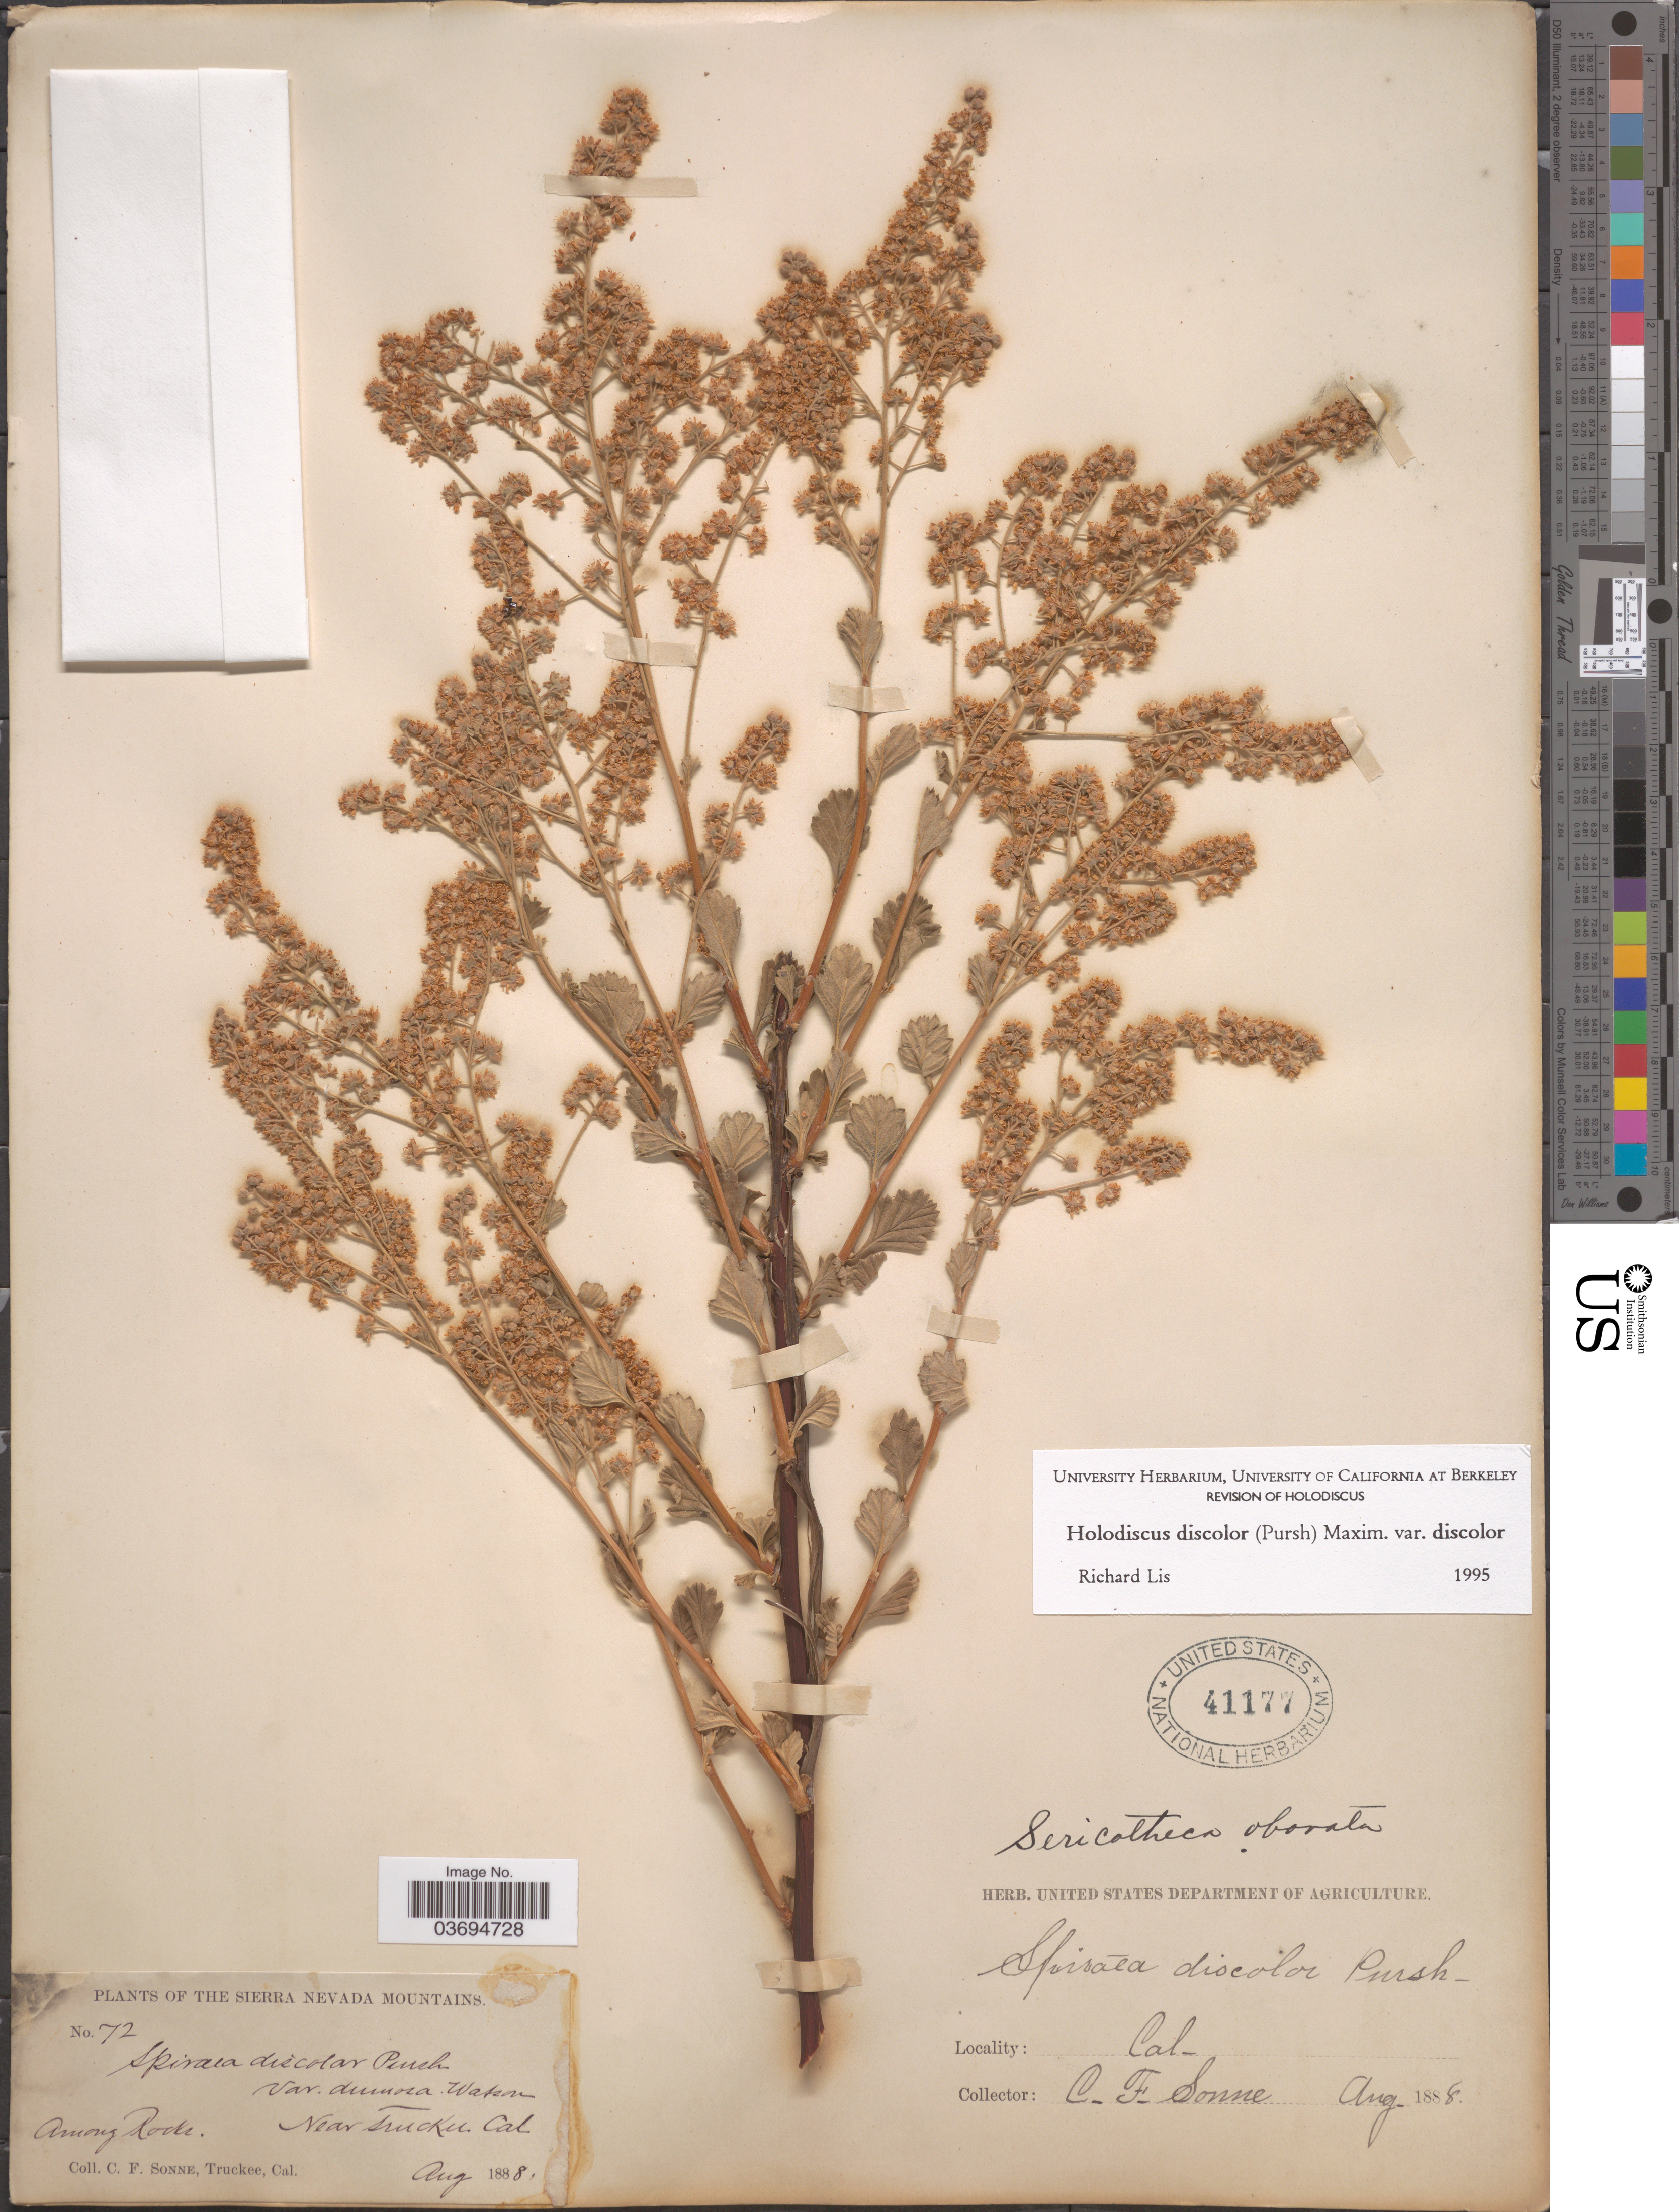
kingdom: Plantae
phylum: Tracheophyta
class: Magnoliopsida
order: Rosales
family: Rosaceae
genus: Holodiscus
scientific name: Holodiscus discolor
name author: (Pursh) Maxim.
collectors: C. Sonne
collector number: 72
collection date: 1888-08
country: United States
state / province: California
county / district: Nevada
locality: Among roads. Near Truckee, Cal.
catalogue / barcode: US 41177